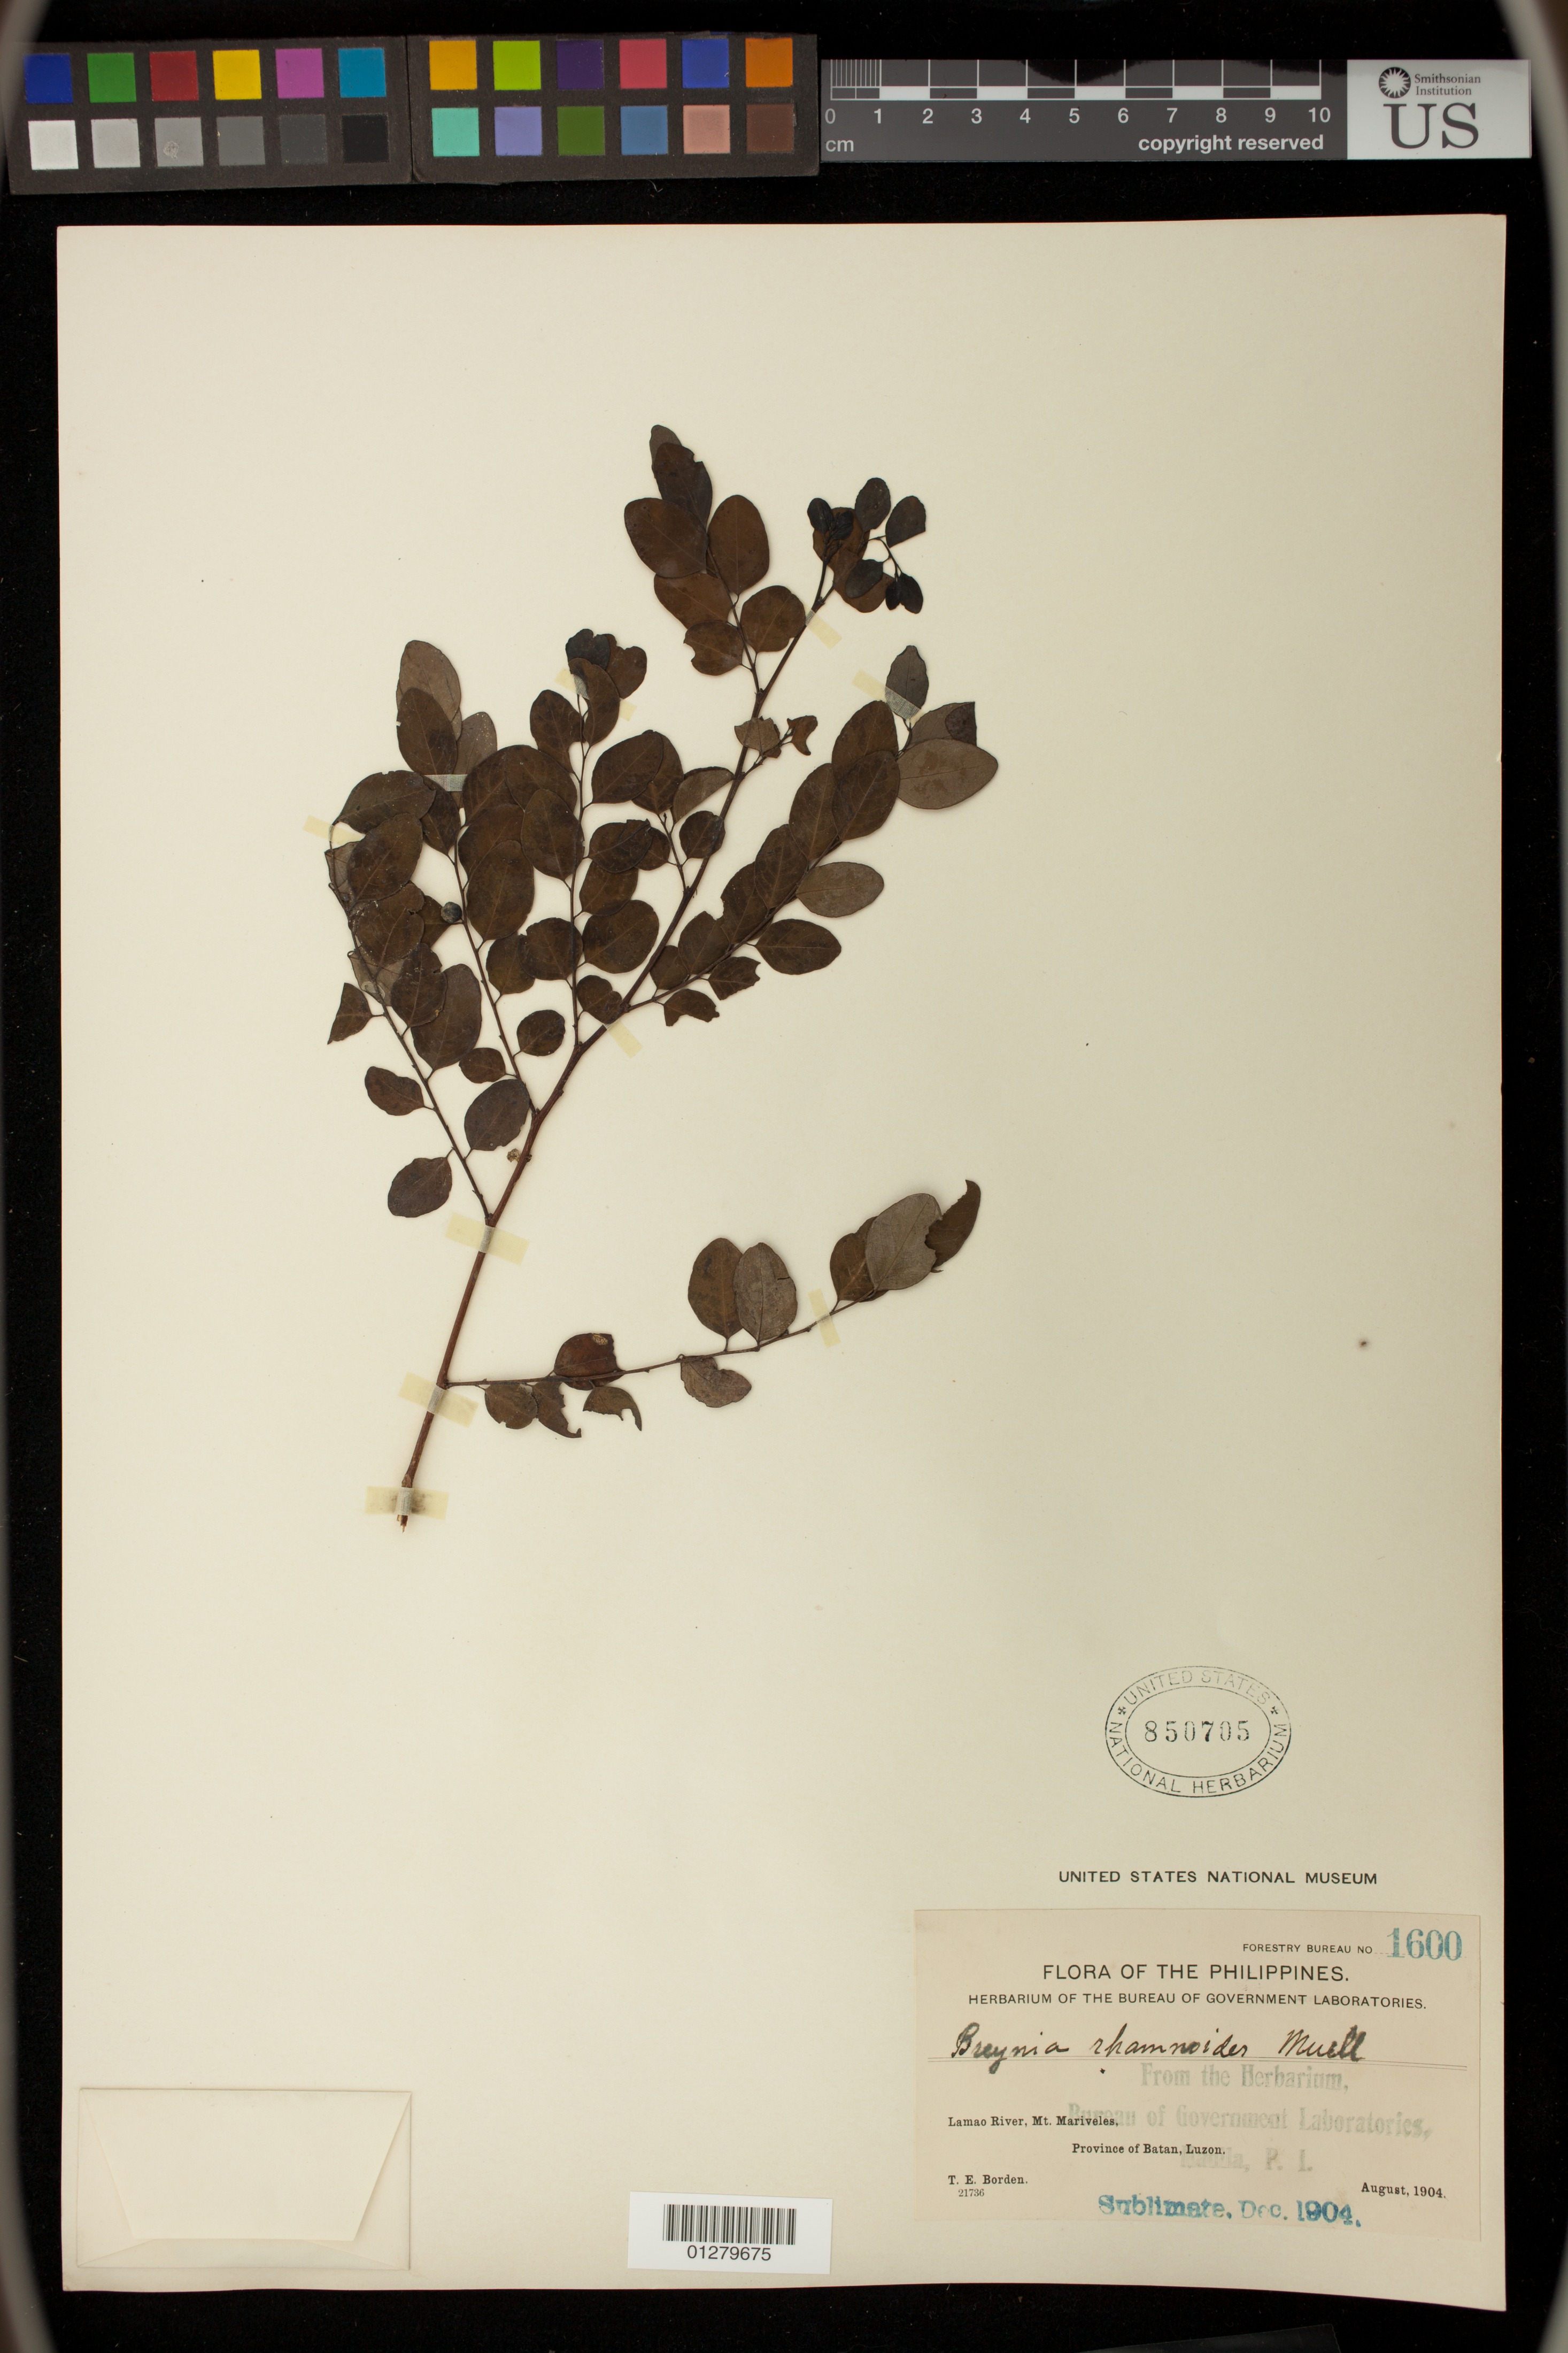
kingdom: Plantae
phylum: Tracheophyta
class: Magnoliopsida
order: Malpighiales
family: Phyllanthaceae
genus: Breynia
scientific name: Breynia vitis-idaea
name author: (Burm. f.) C.E.C. Fisch.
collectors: T. E. Borden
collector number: For. Bur. 1600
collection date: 1904-08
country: Philippines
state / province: Central Luzon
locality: Lamao River, Mt. Mariveles, Province of Batan, Luzon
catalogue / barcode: US 850705